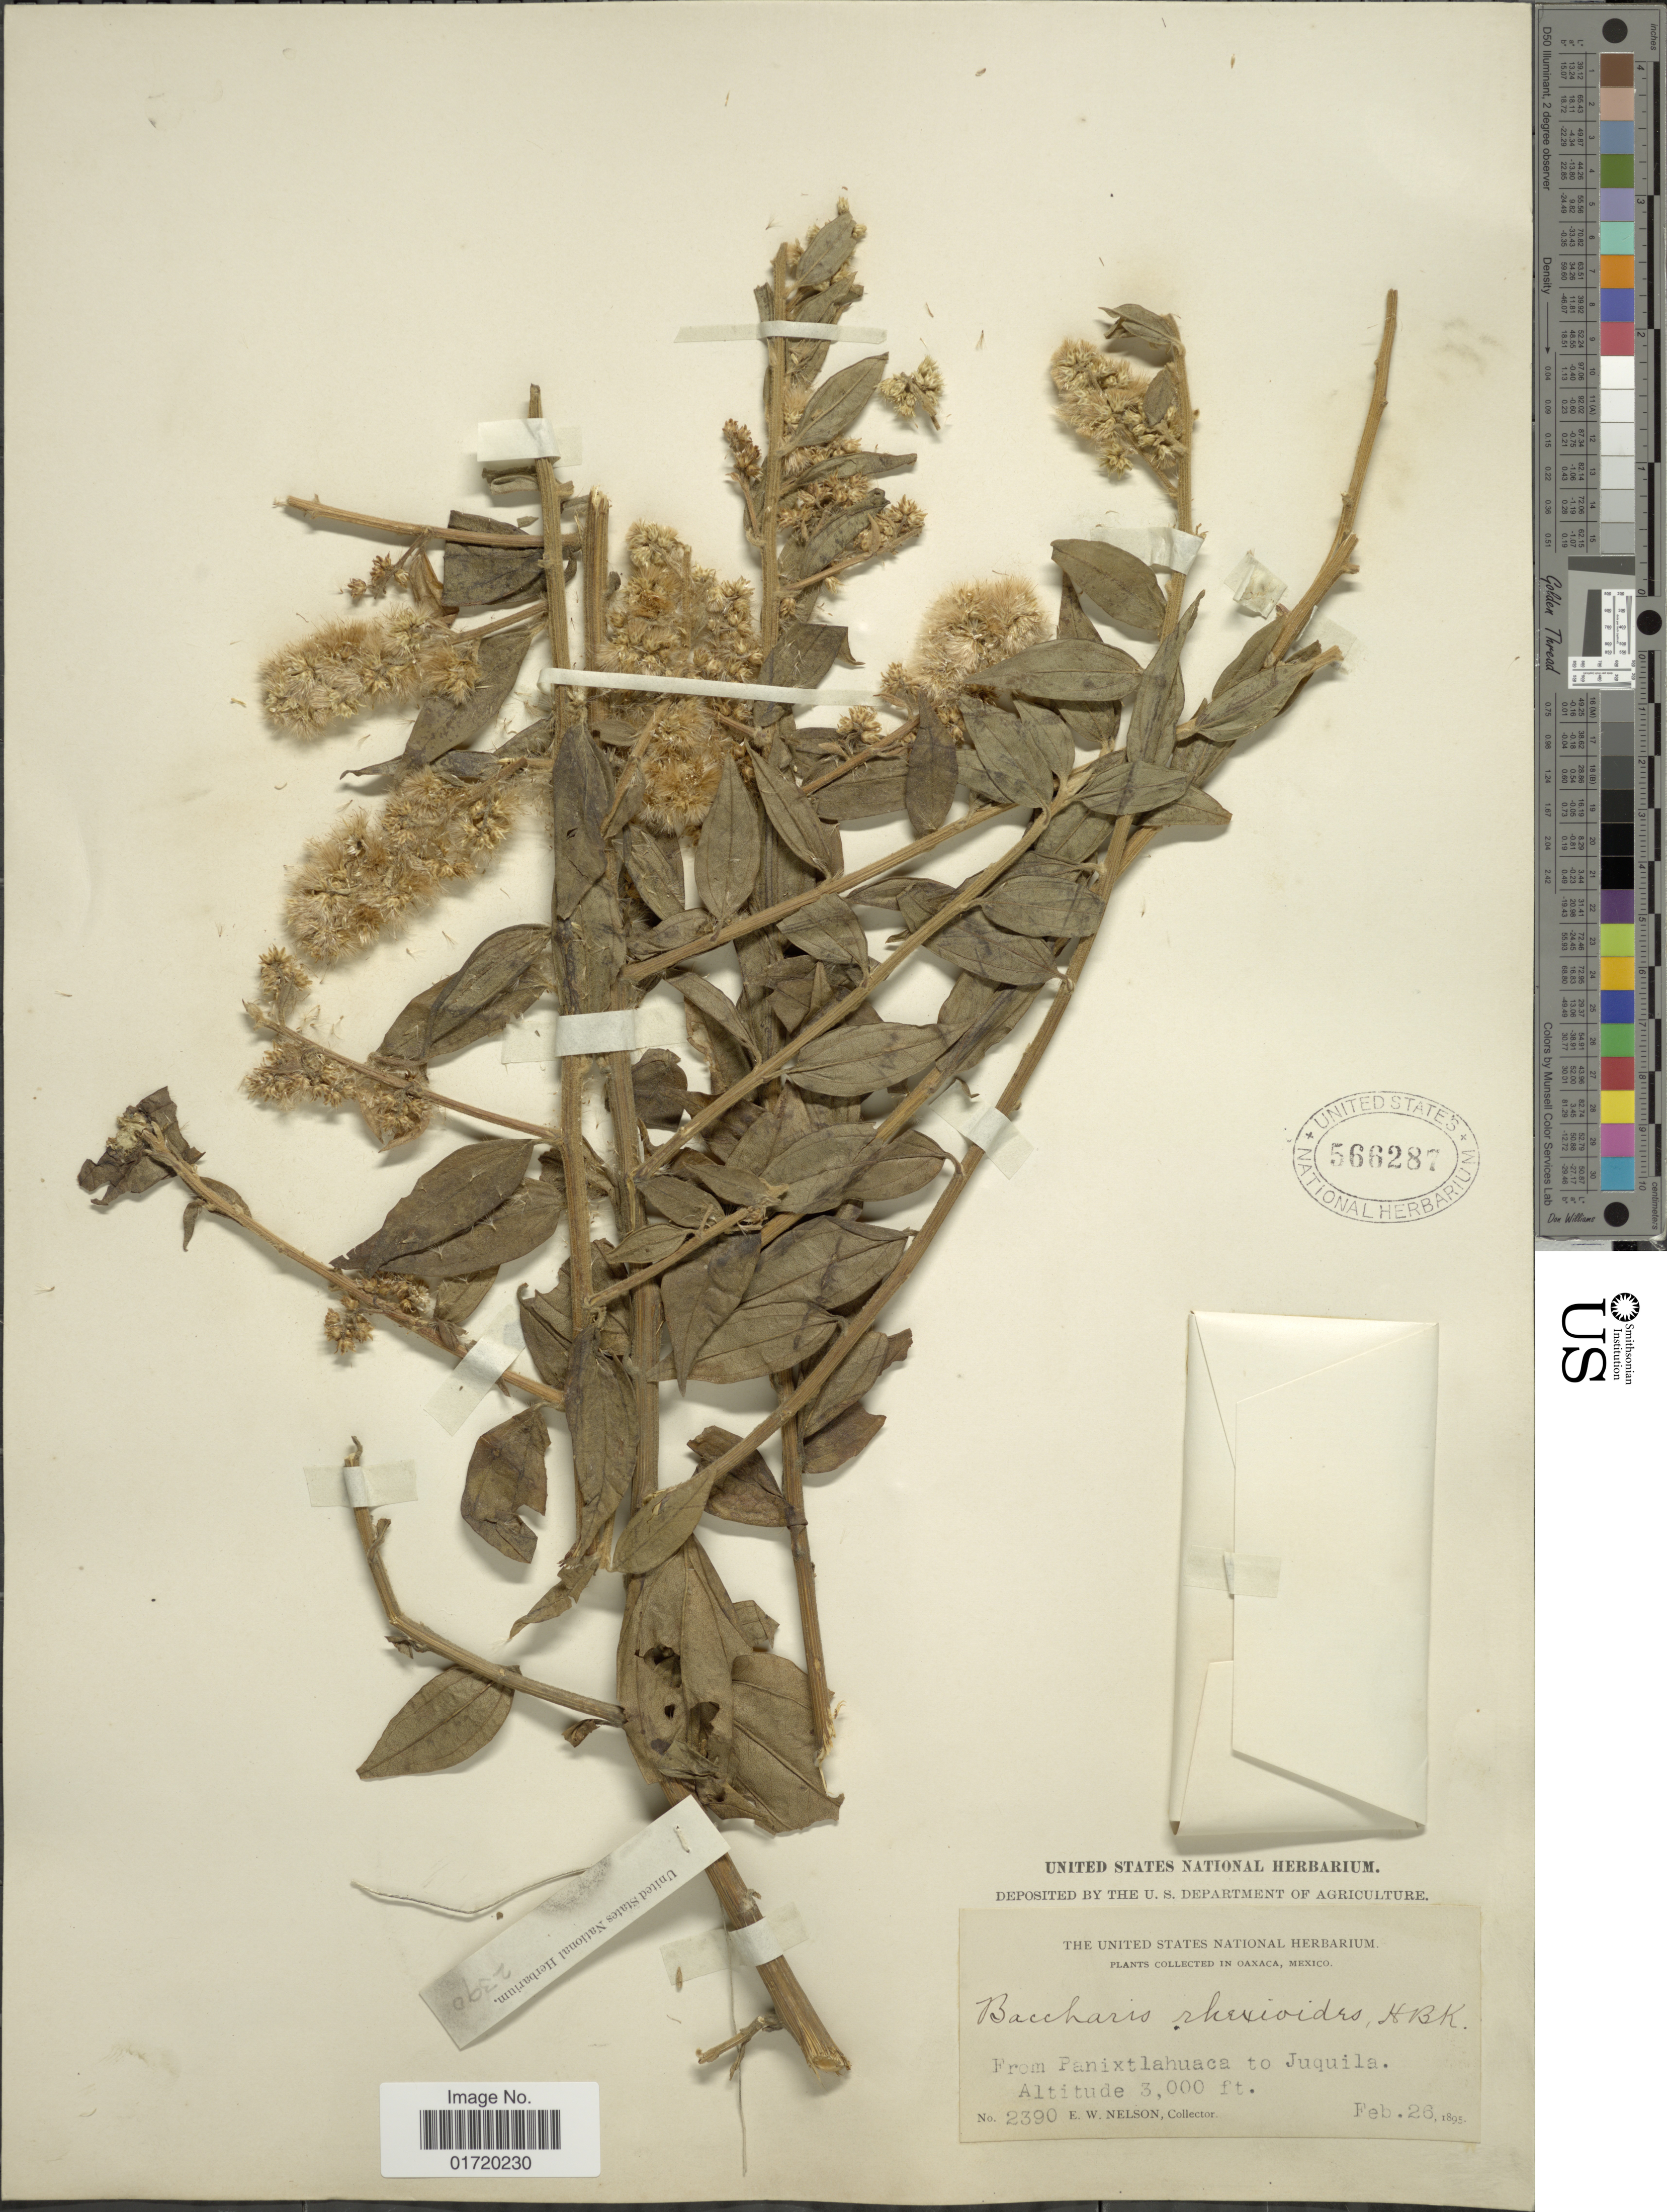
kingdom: Plantae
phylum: Tracheophyta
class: Magnoliopsida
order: Asterales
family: Asteraceae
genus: Baccharis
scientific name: Baccharis trinervis var. rhexioides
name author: (Kunth) Baker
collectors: E. W. Nelson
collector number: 2390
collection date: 1895-02-26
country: Mexico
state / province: Oaxaca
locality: From Panixtlahuaca to Juquila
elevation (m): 914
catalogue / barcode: US 566287